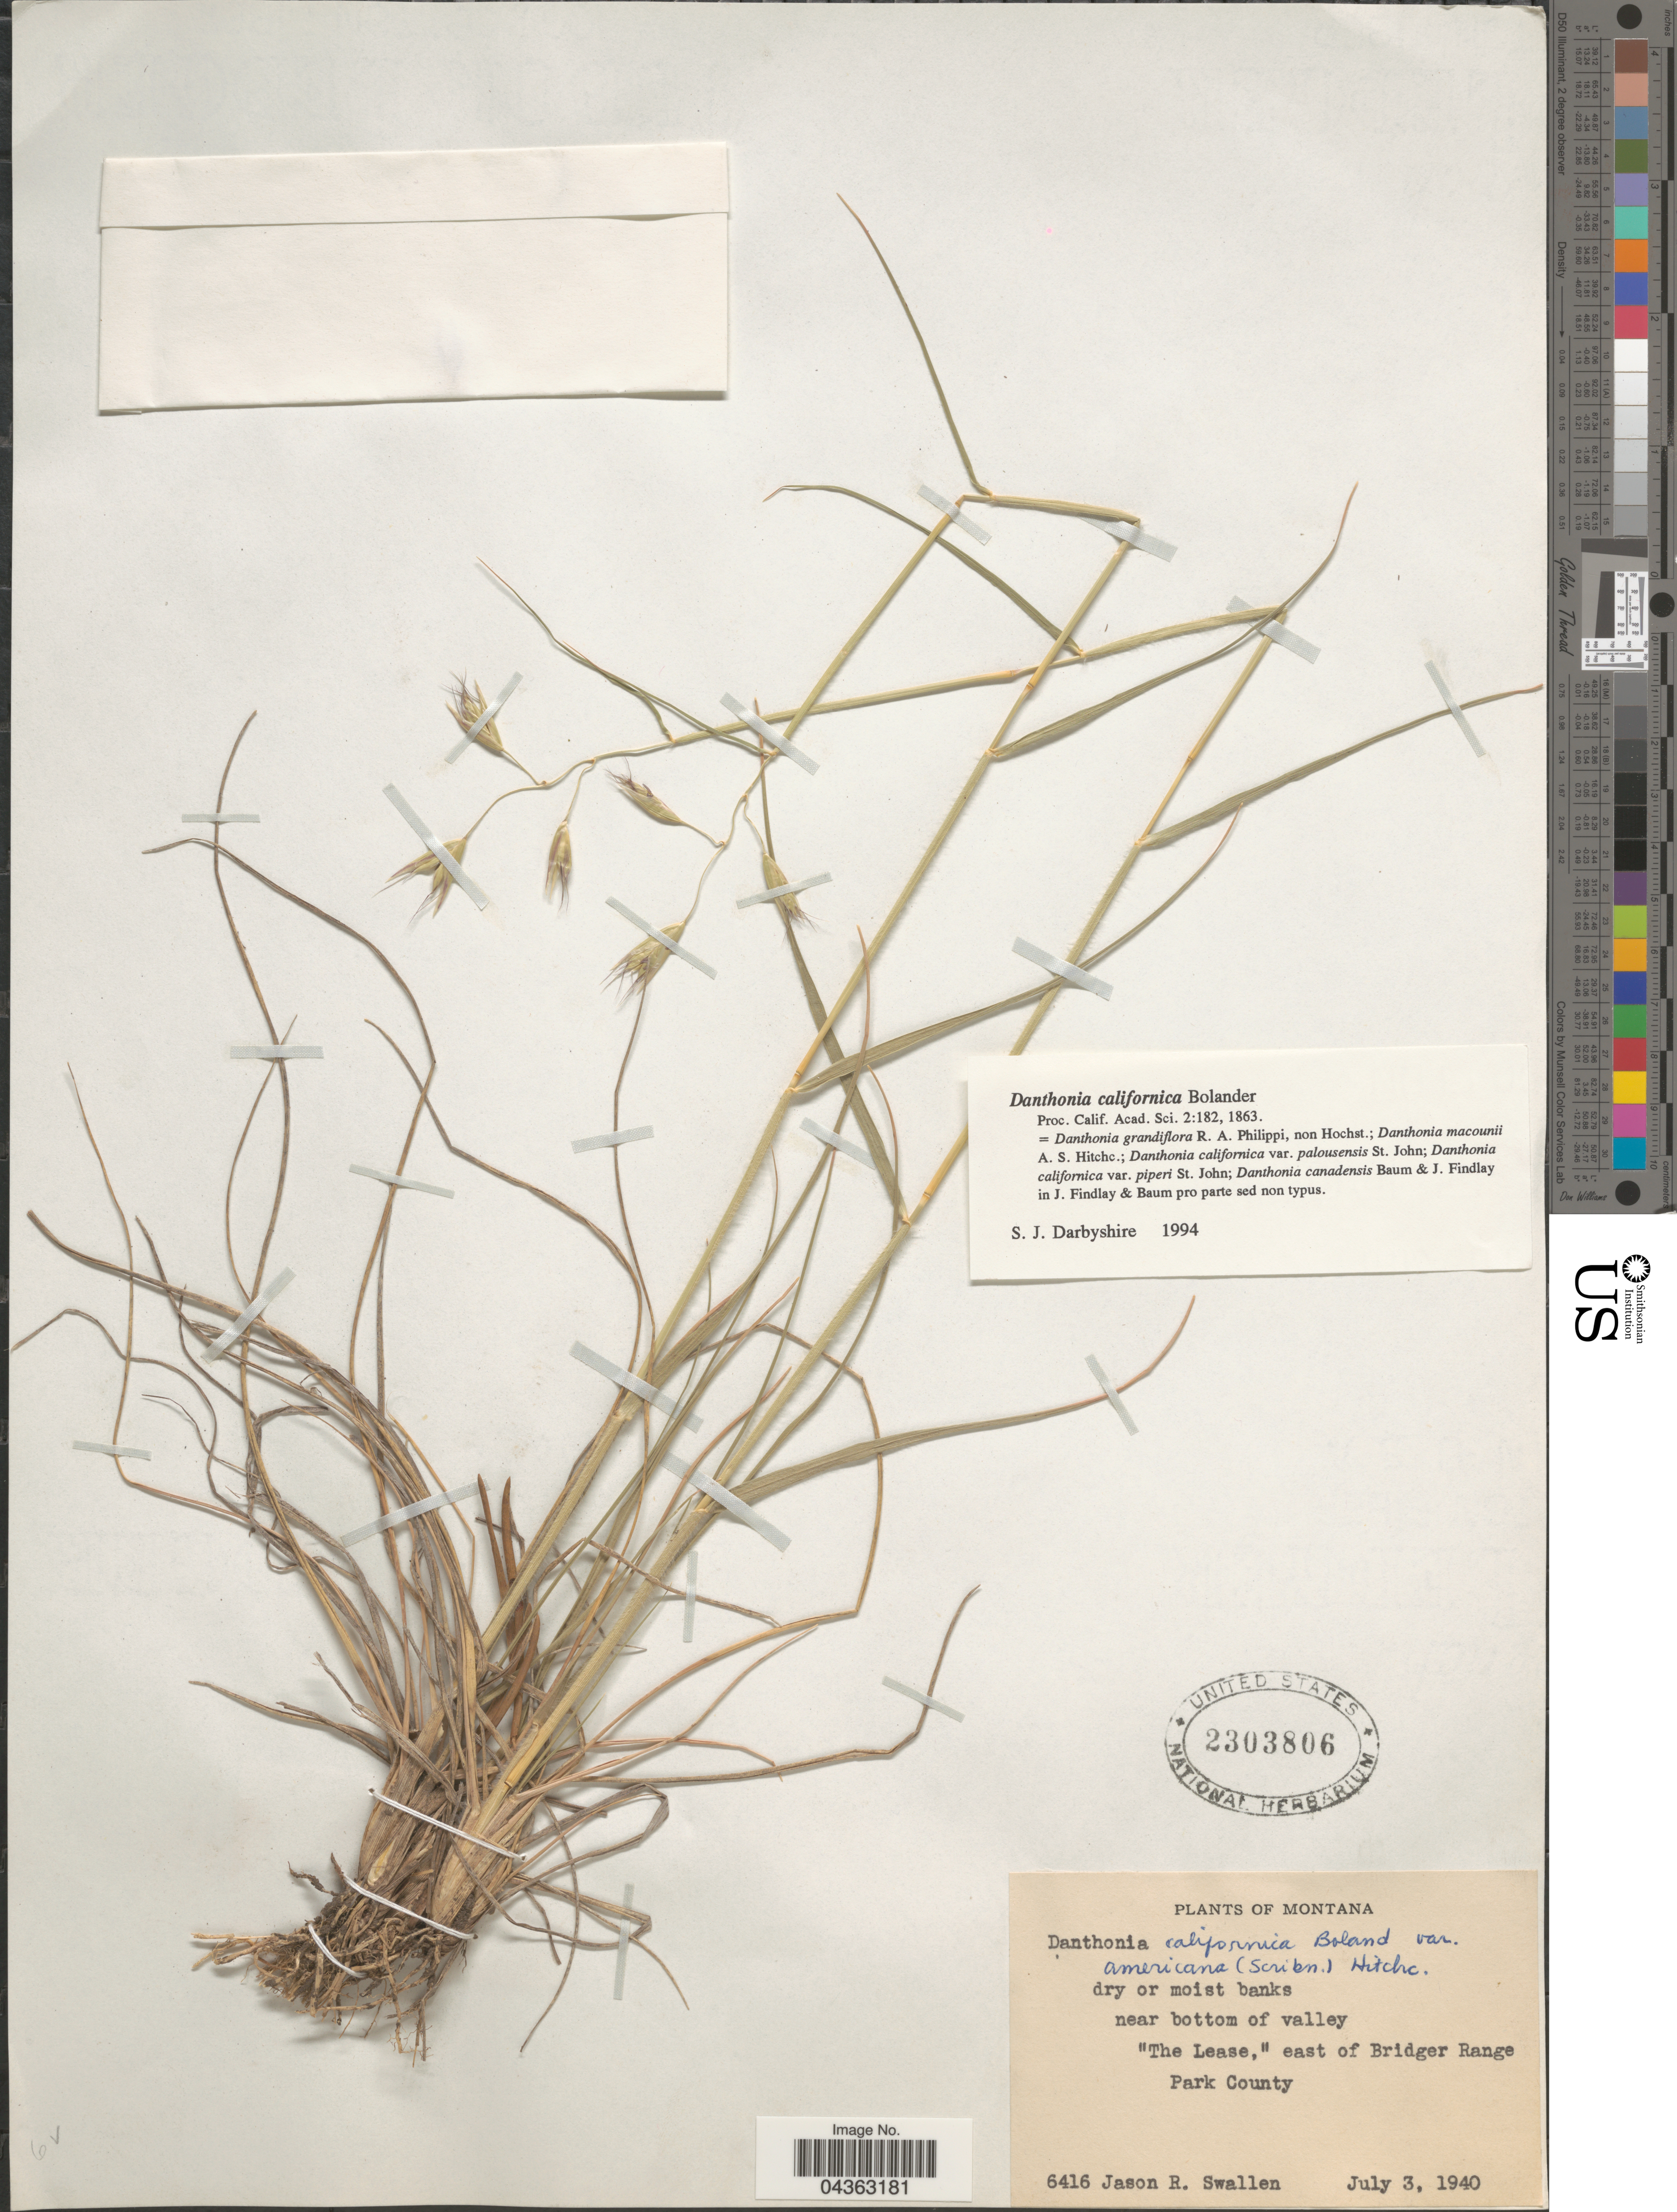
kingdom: Plantae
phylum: Tracheophyta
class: Liliopsida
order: Poales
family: Poaceae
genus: Danthonia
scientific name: Danthonia californica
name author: Bol.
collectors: J. R. Swallen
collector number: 6416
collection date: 1940-07-03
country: United States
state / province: Montana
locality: Near bottom of valley "The Lease," east of Bridger Range. Park County.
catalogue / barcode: US 2303806